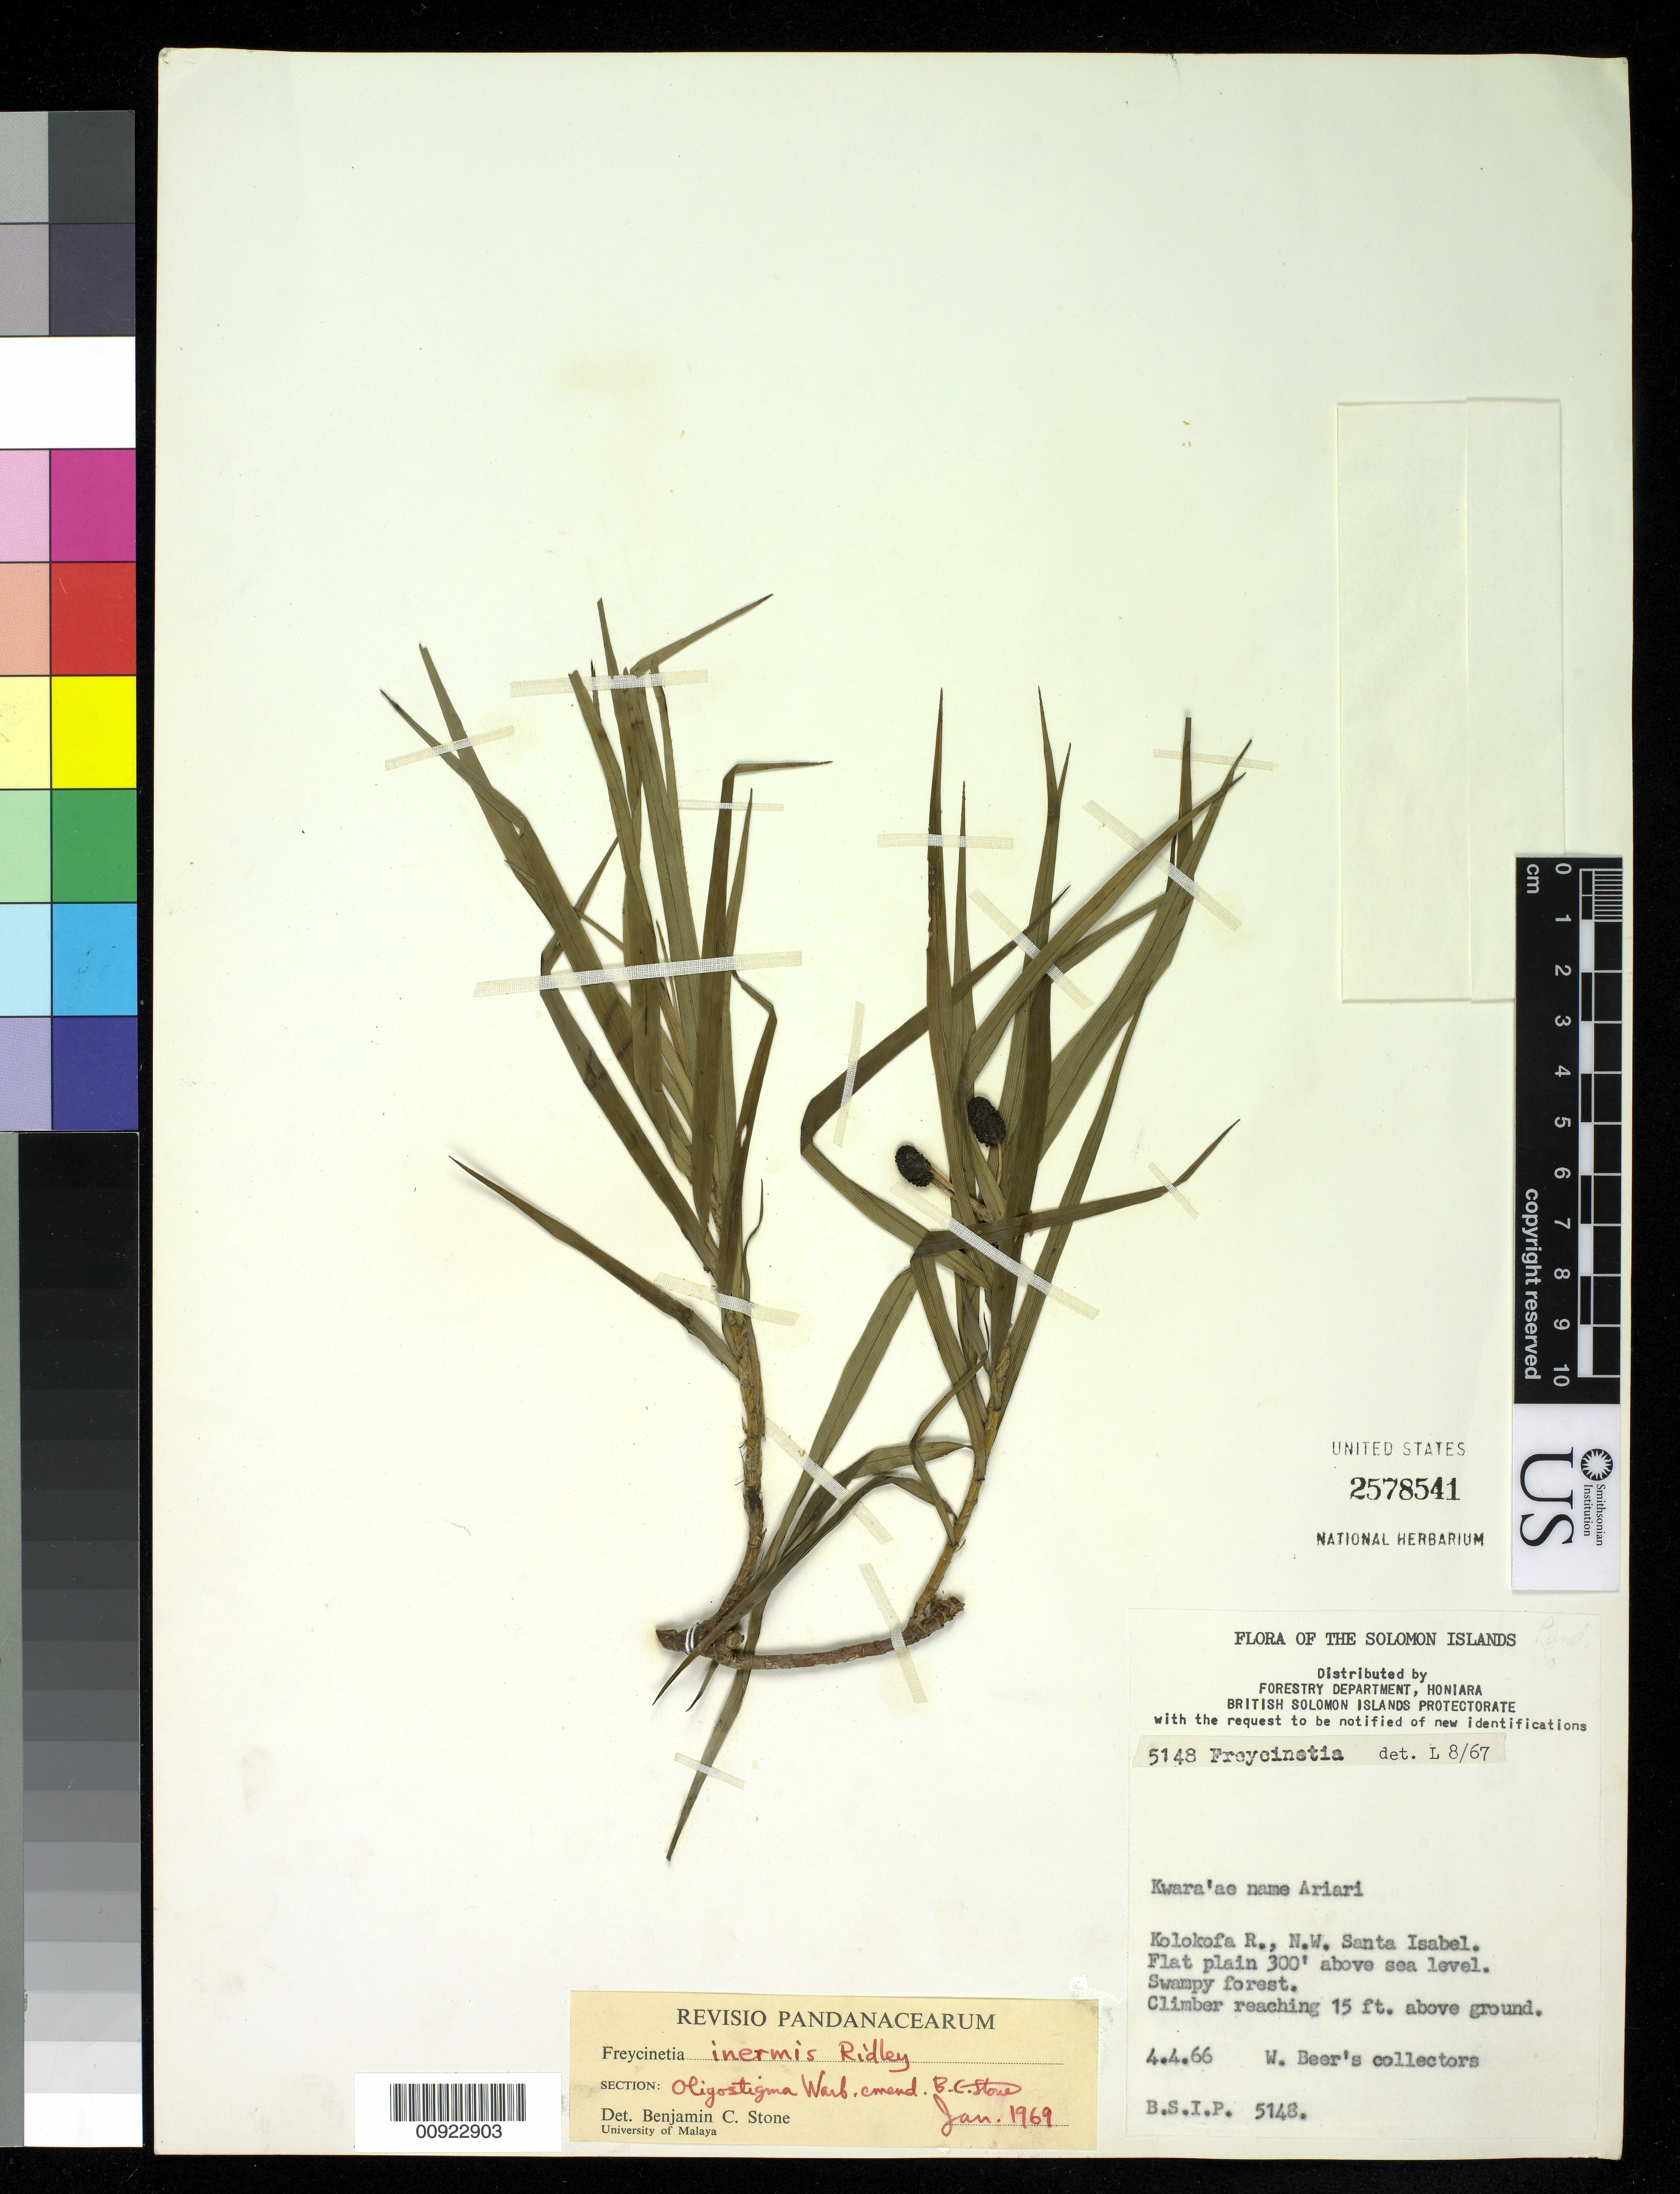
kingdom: Plantae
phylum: Tracheophyta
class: Liliopsida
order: Pandanales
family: Pandanaceae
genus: Freycinetia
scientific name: Freycinetia inermis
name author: Ridl.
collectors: W. Beer's Collectors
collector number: BSIP 5148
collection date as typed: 04 Apr 1966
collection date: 1966-04-04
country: Solomon Islands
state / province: Isabel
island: Santa Isabel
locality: Kolokofa R., N.W. Santa Isabel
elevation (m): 91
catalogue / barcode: US 2578541